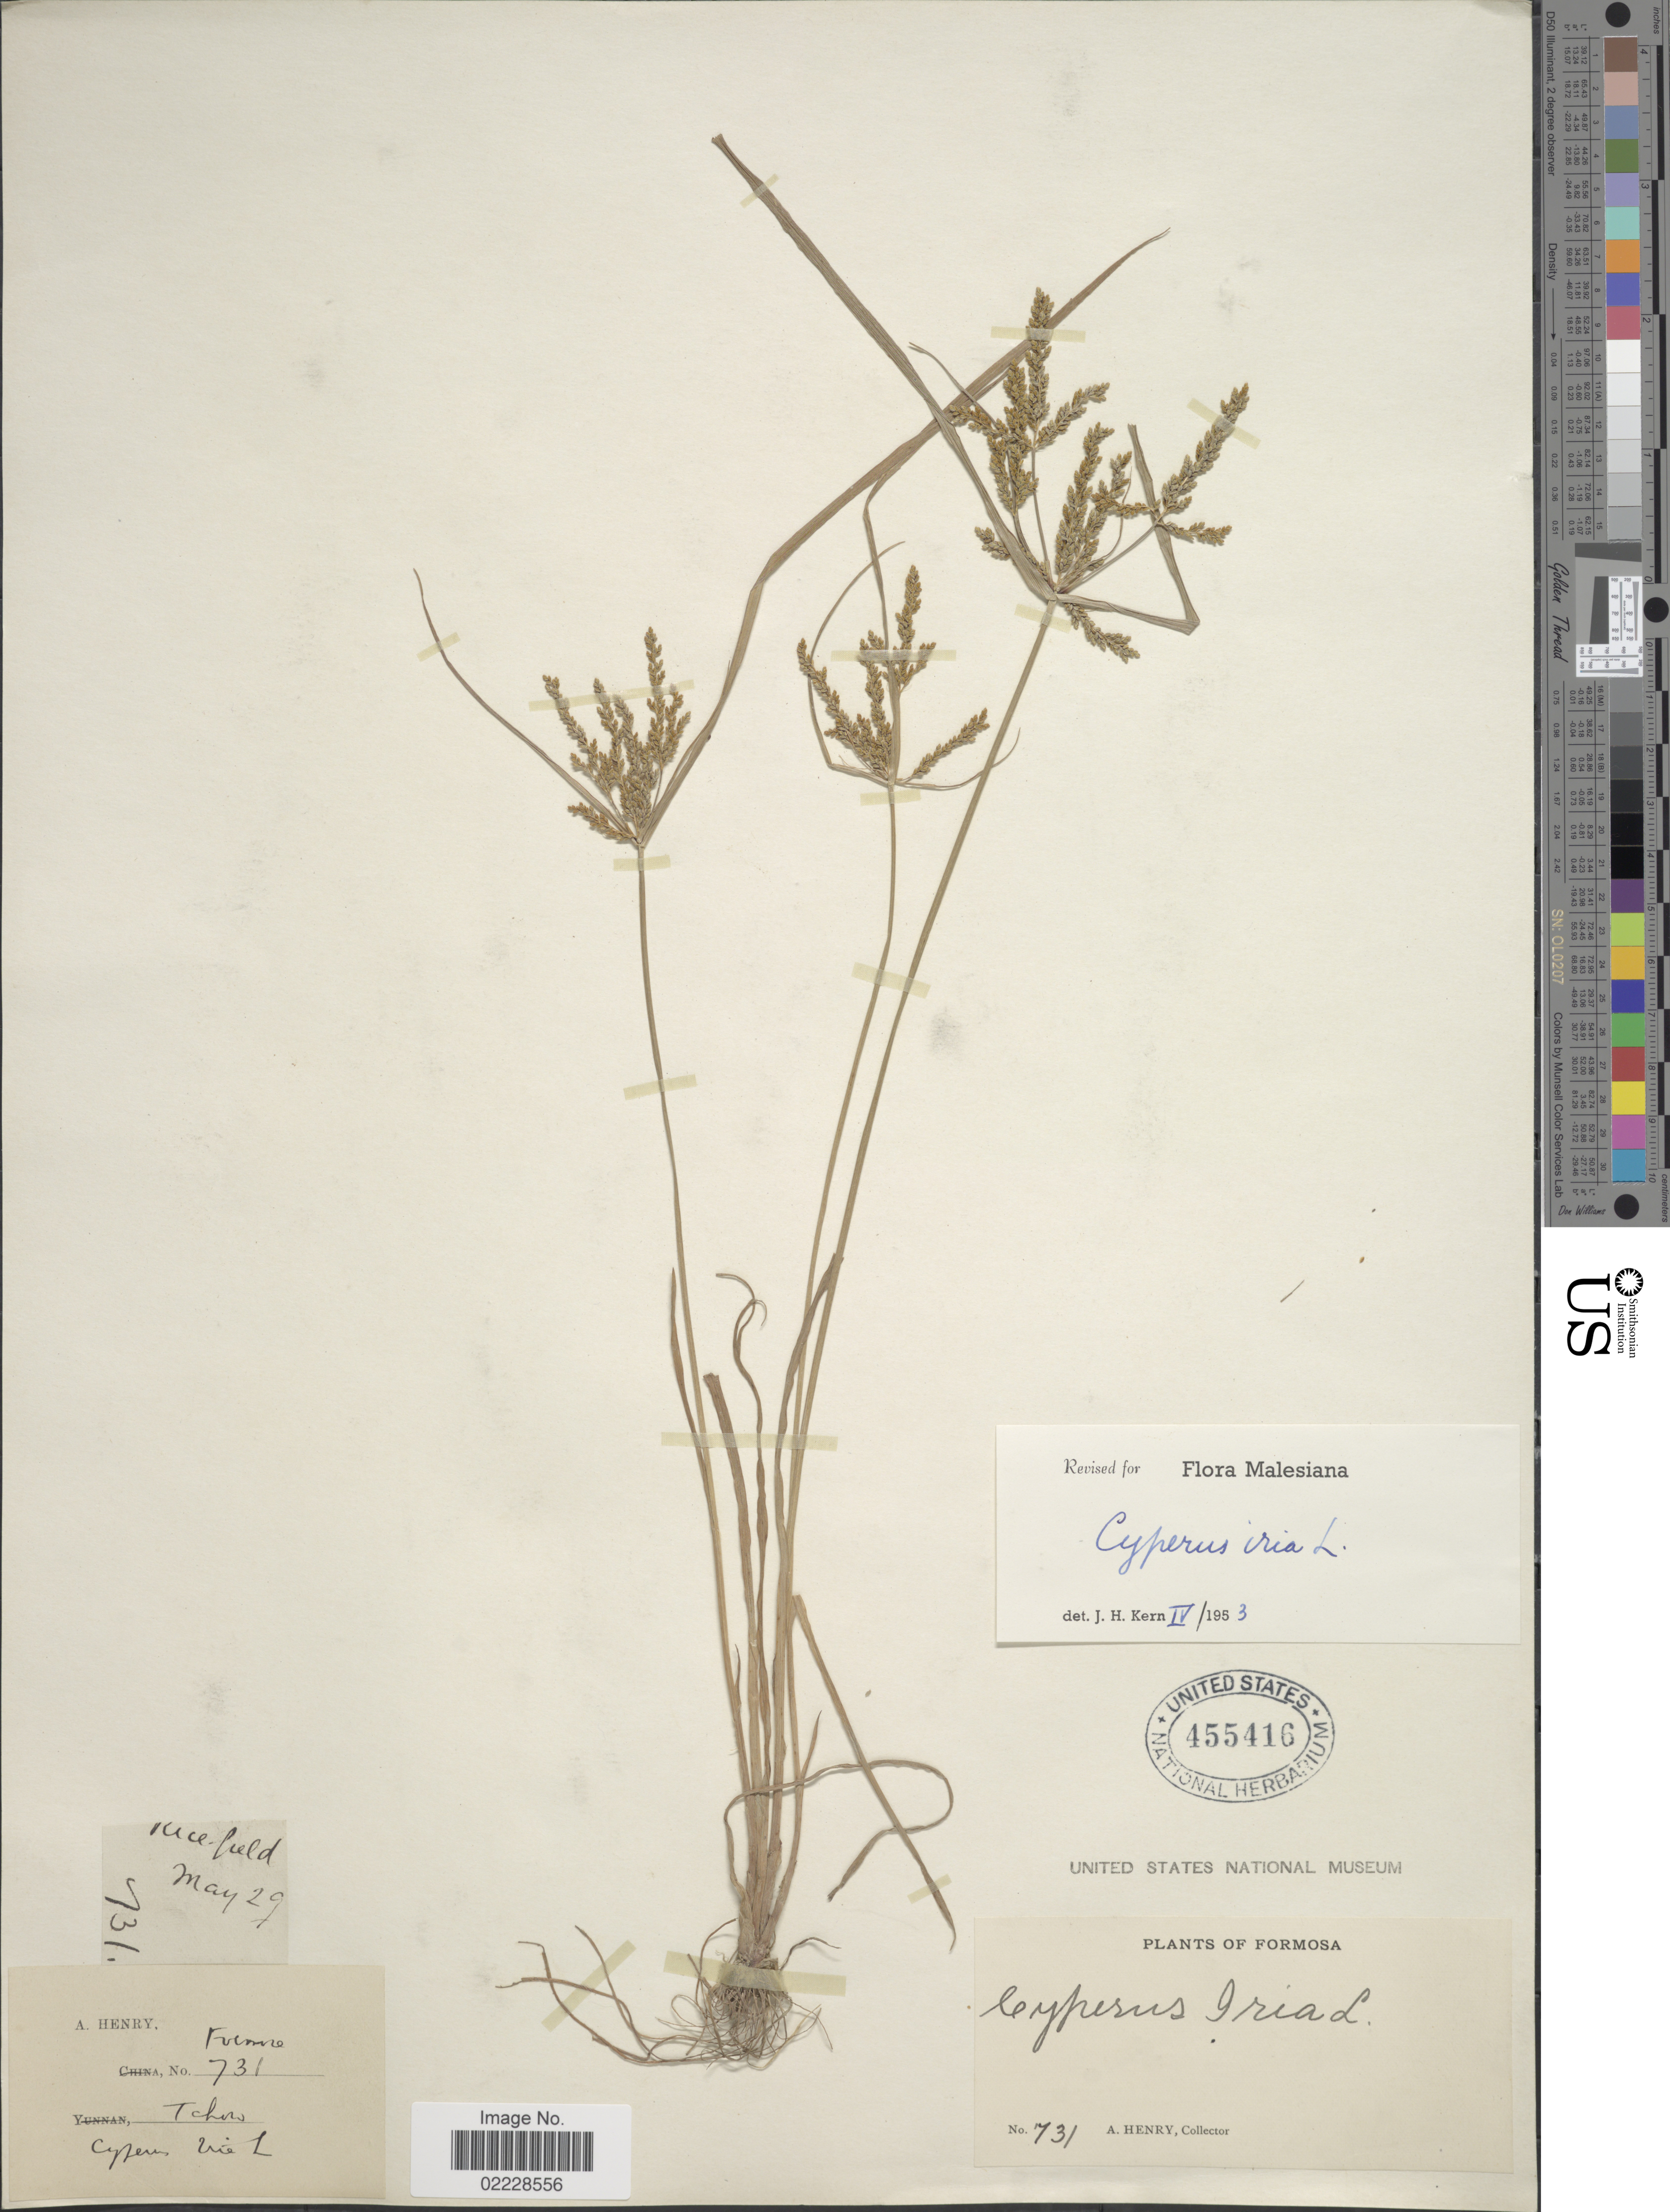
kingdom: Plantae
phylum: Tracheophyta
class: Liliopsida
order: Poales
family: Cyperaceae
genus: Cyperus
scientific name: Cyperus iria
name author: L.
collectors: A. Henry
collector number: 731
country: Taiwan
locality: Formosa. Takow, rice field.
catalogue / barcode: US 455416